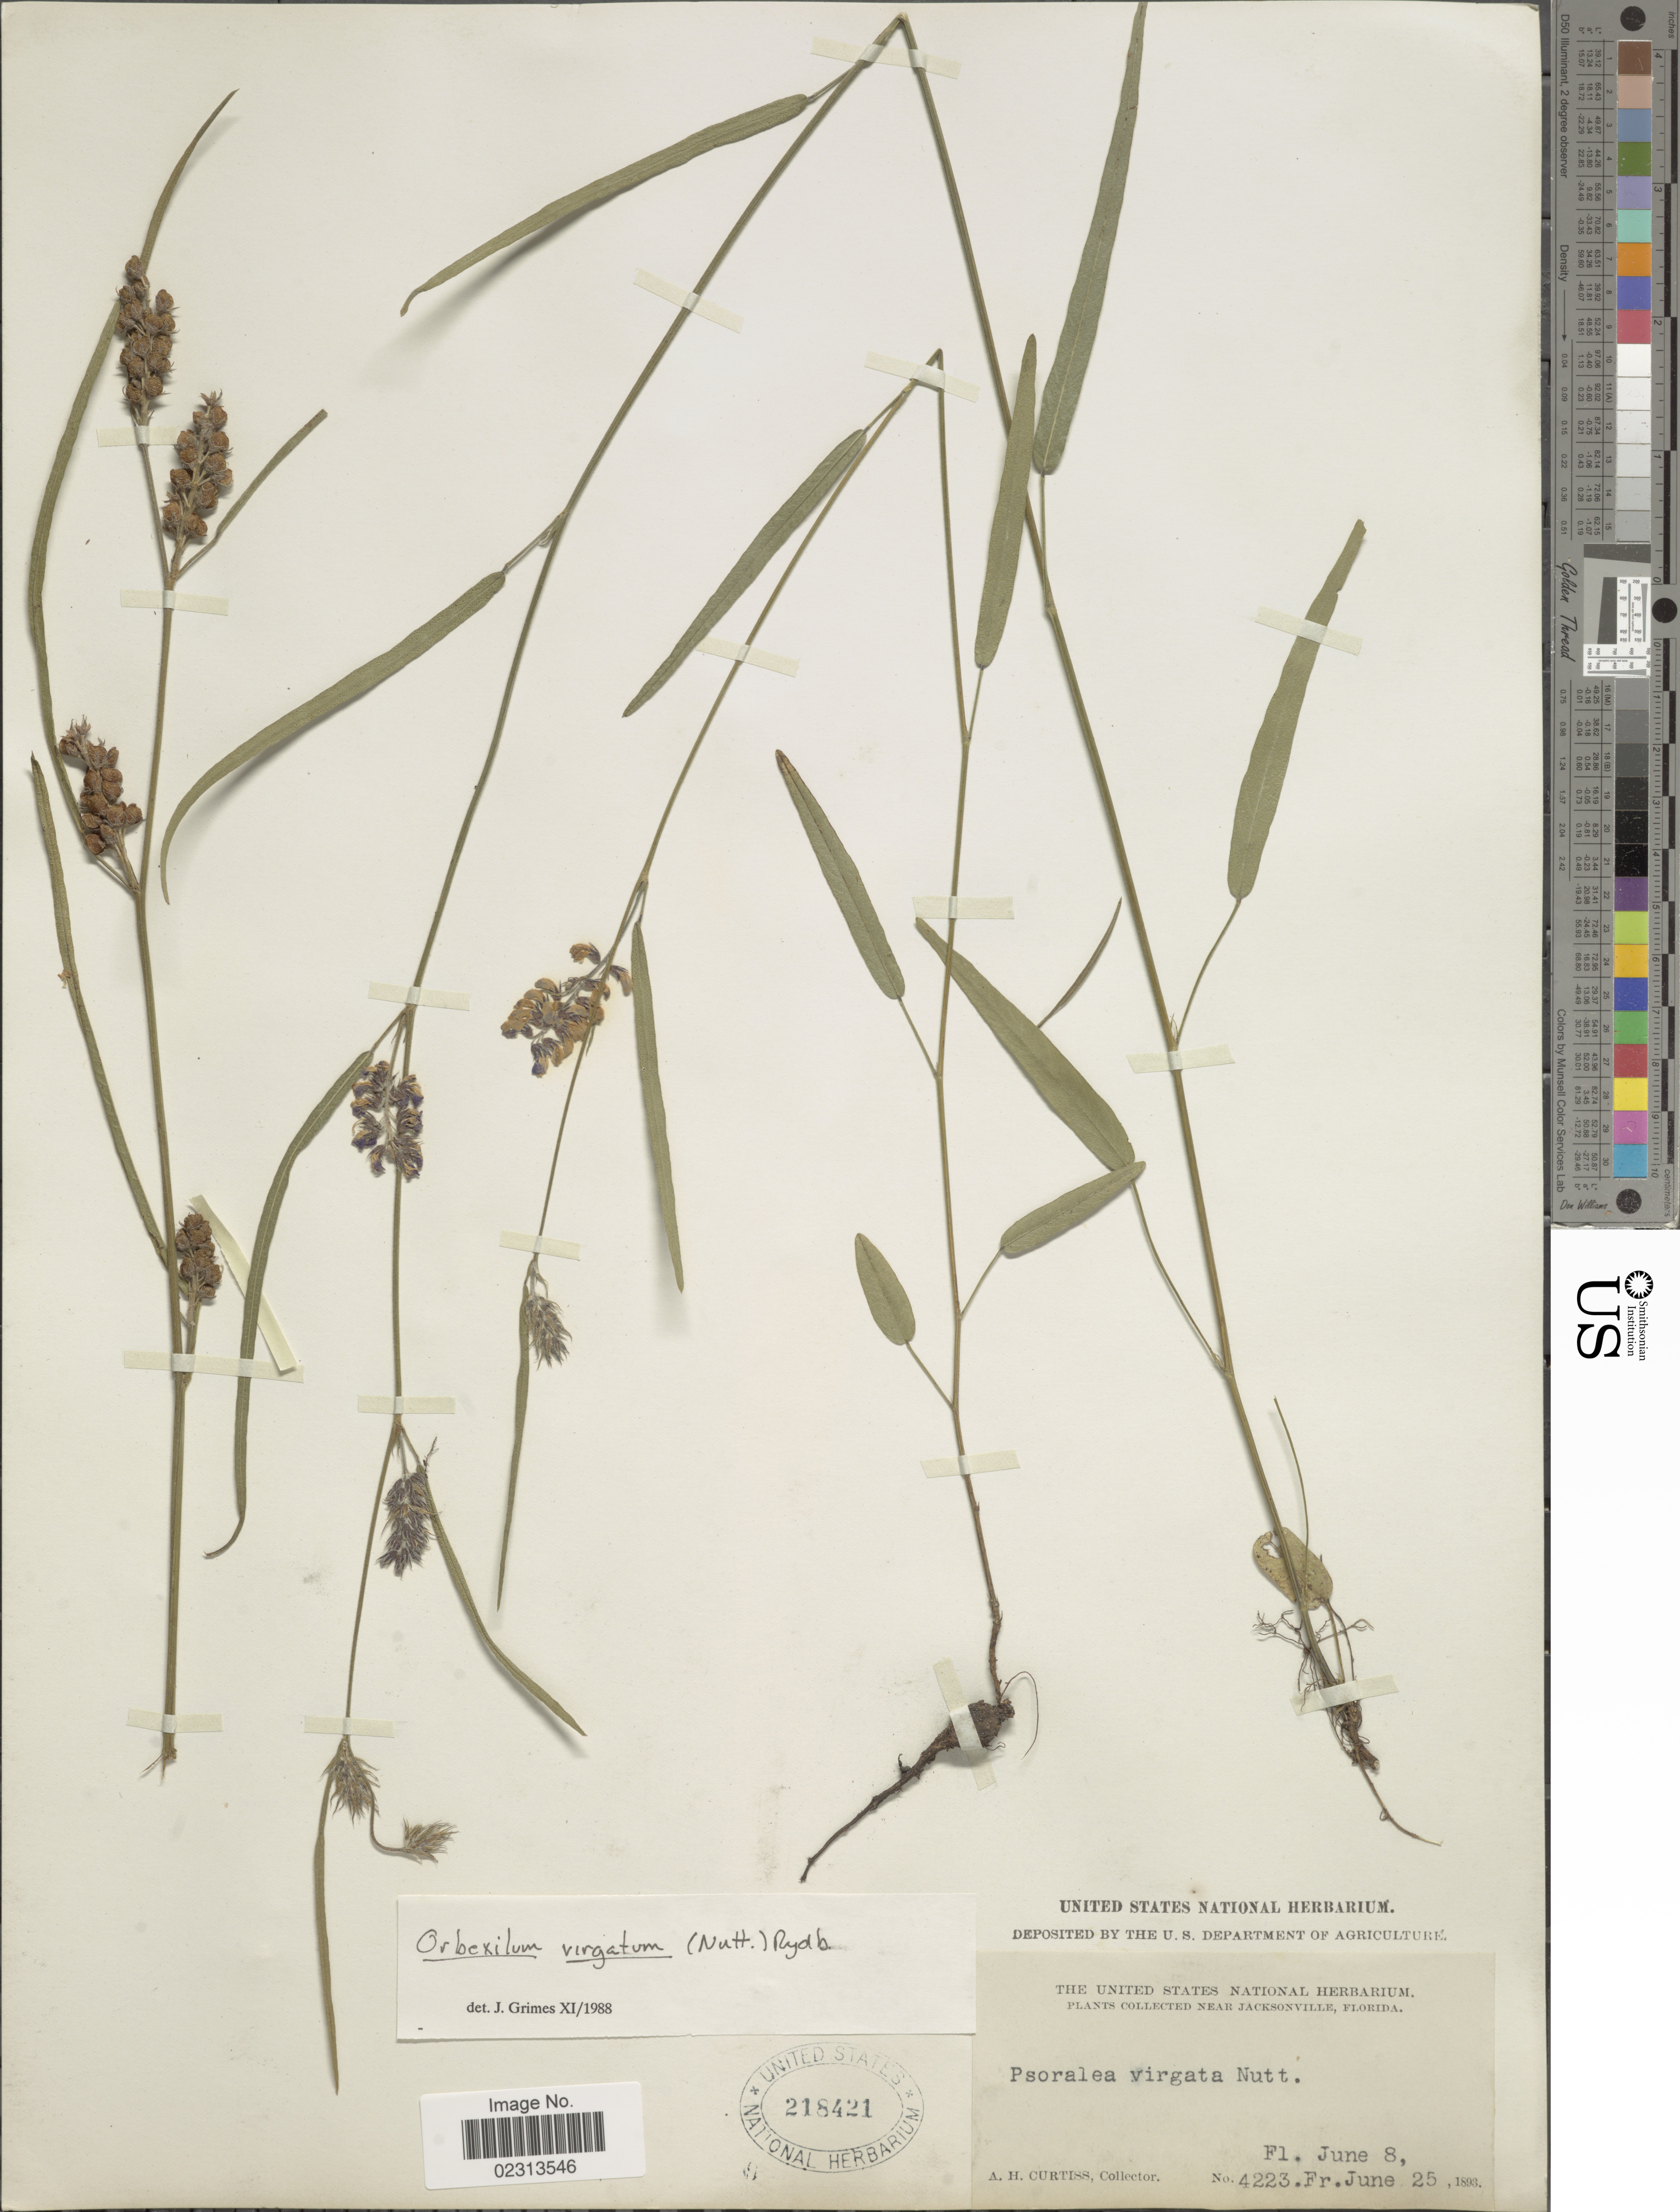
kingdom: Plantae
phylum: Tracheophyta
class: Magnoliopsida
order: Fabales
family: Fabaceae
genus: Orbexilum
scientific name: Orbexilum virgatum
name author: (Nutt.) Rydb.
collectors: A. H. Curtiss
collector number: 4223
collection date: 1893-06-25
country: United States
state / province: Florida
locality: Near Jacksonville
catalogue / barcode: US 218421